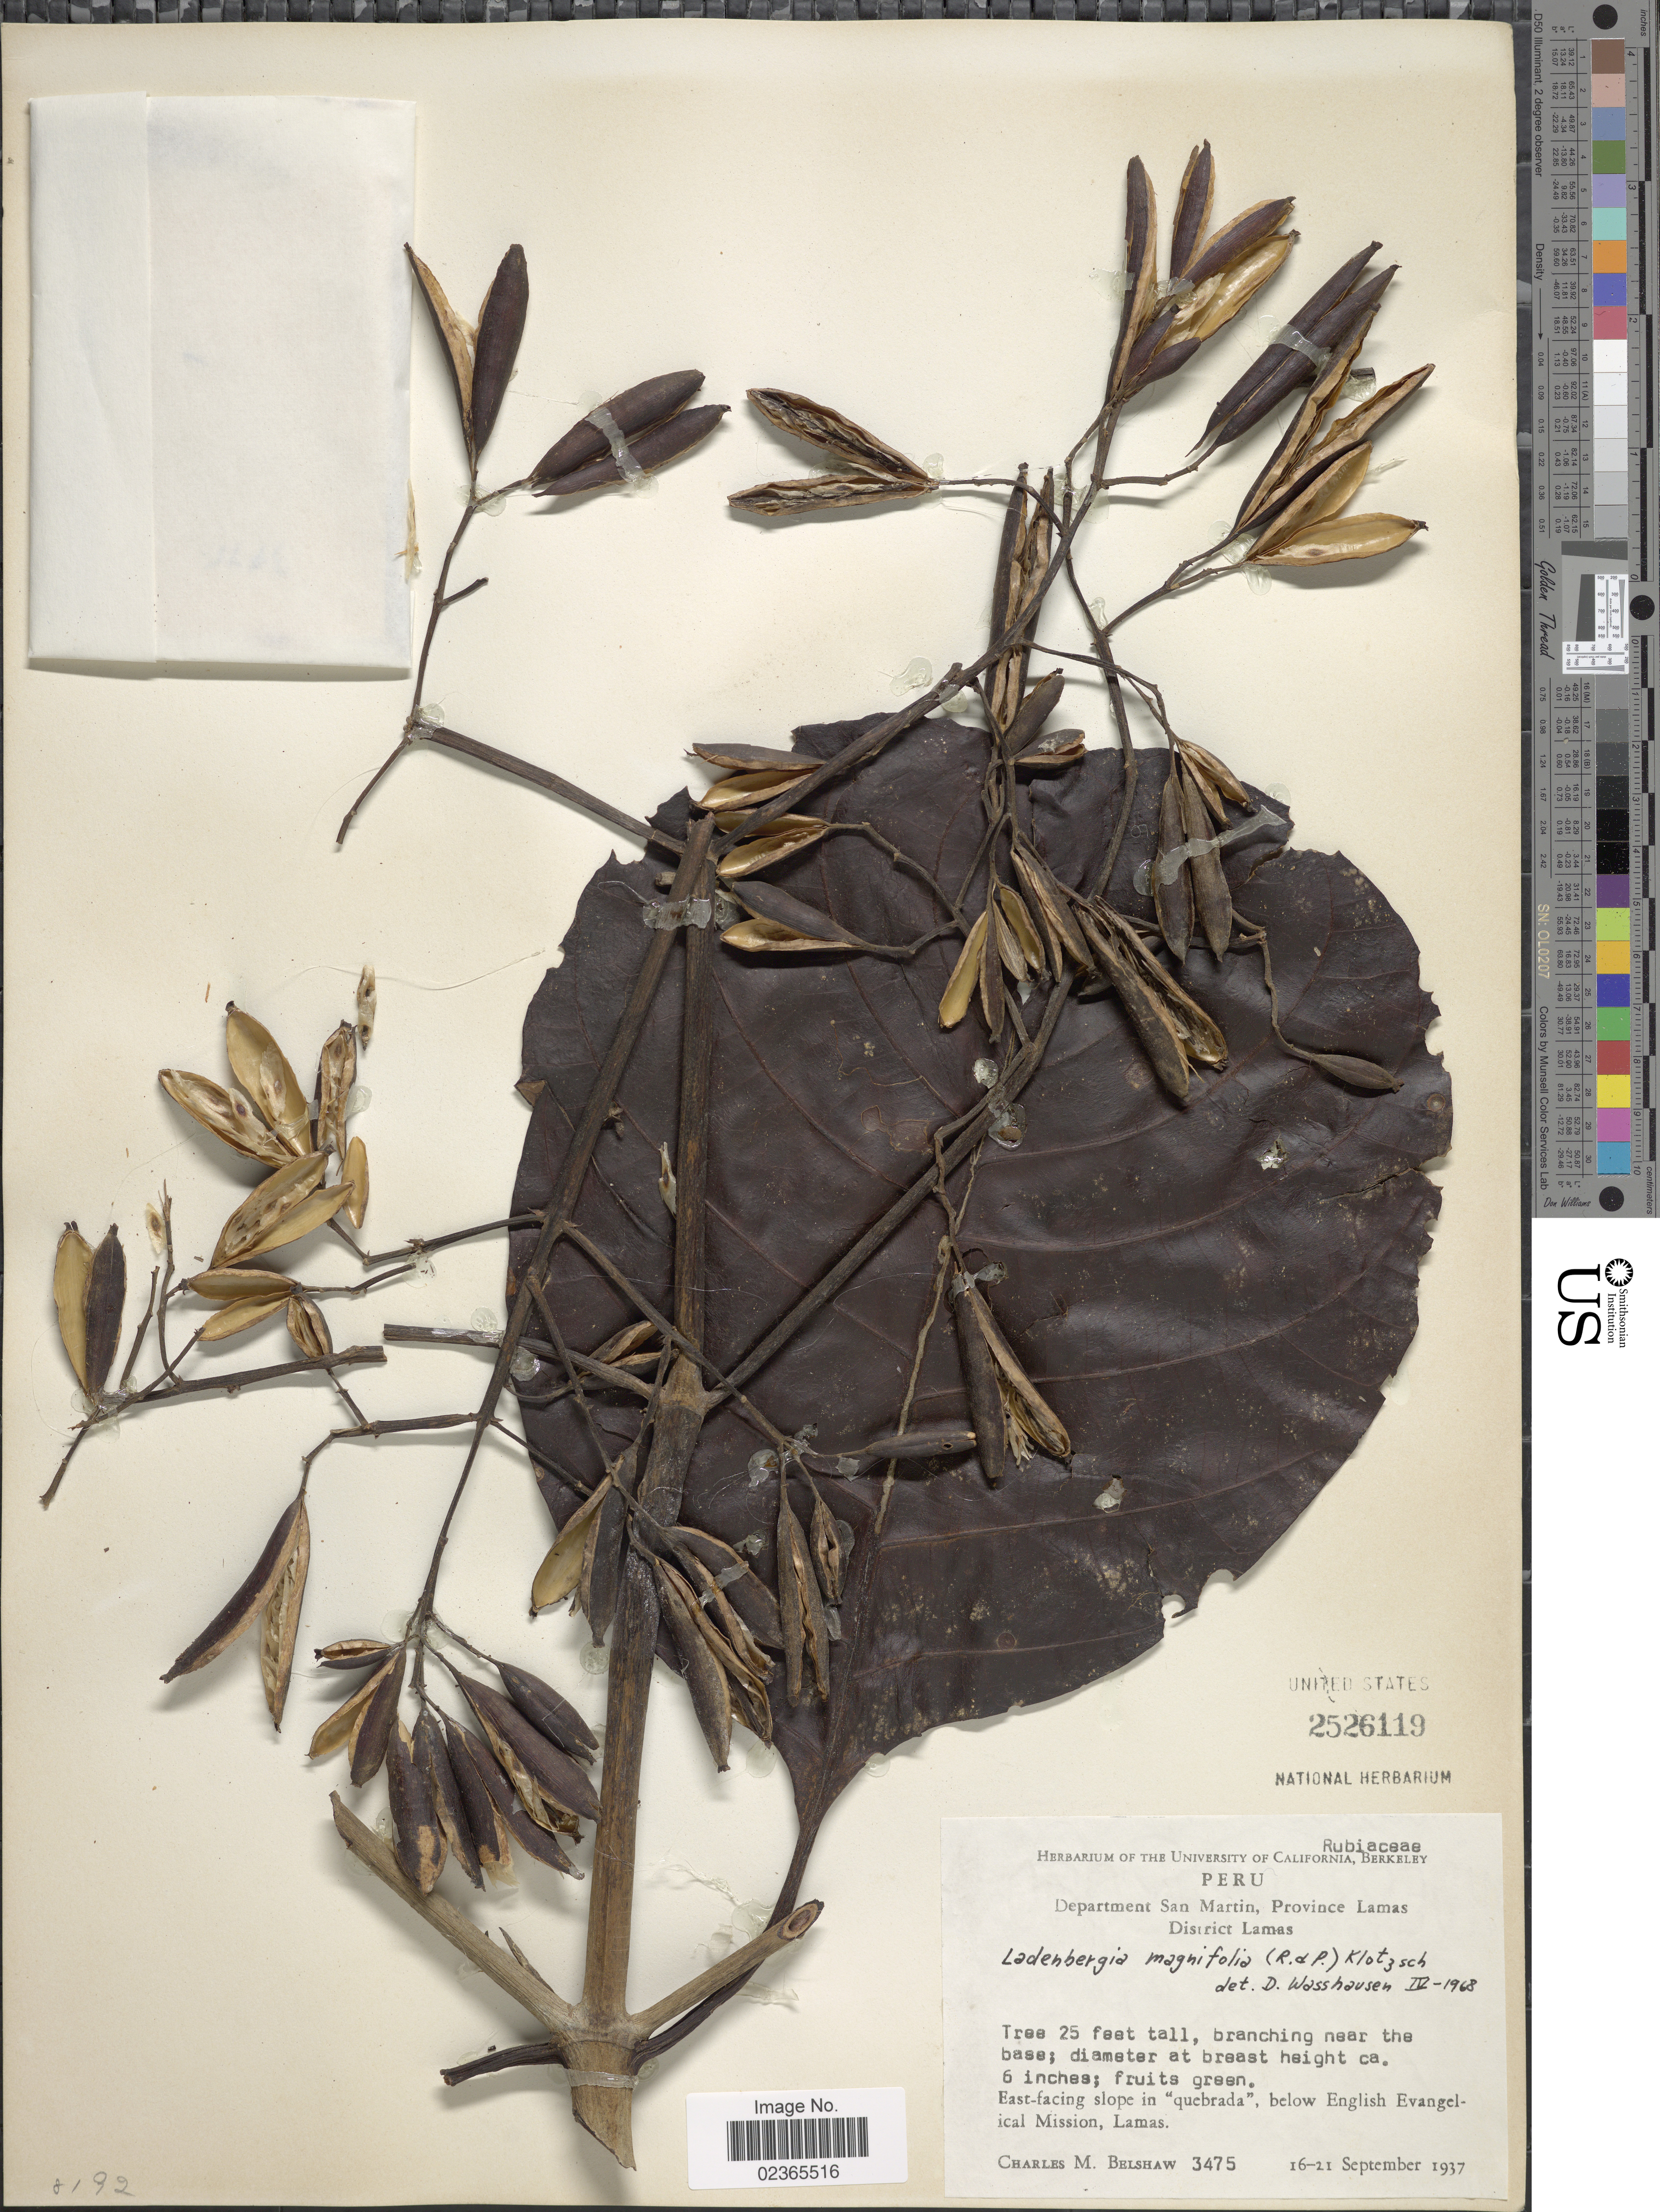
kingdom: Plantae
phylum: Tracheophyta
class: Magnoliopsida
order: Gentianales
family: Rubiaceae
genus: Ladenbergia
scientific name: Ladenbergia oblongifolia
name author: (Mutis) L. Andersson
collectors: C. Shaw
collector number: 3475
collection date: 1937-09-16/1937-09-21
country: Peru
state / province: San Martín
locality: Province Lamas, District Lamas, East facing slope in "quebrada", below English Evangelical Mission, Lamas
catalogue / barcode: US 2526119